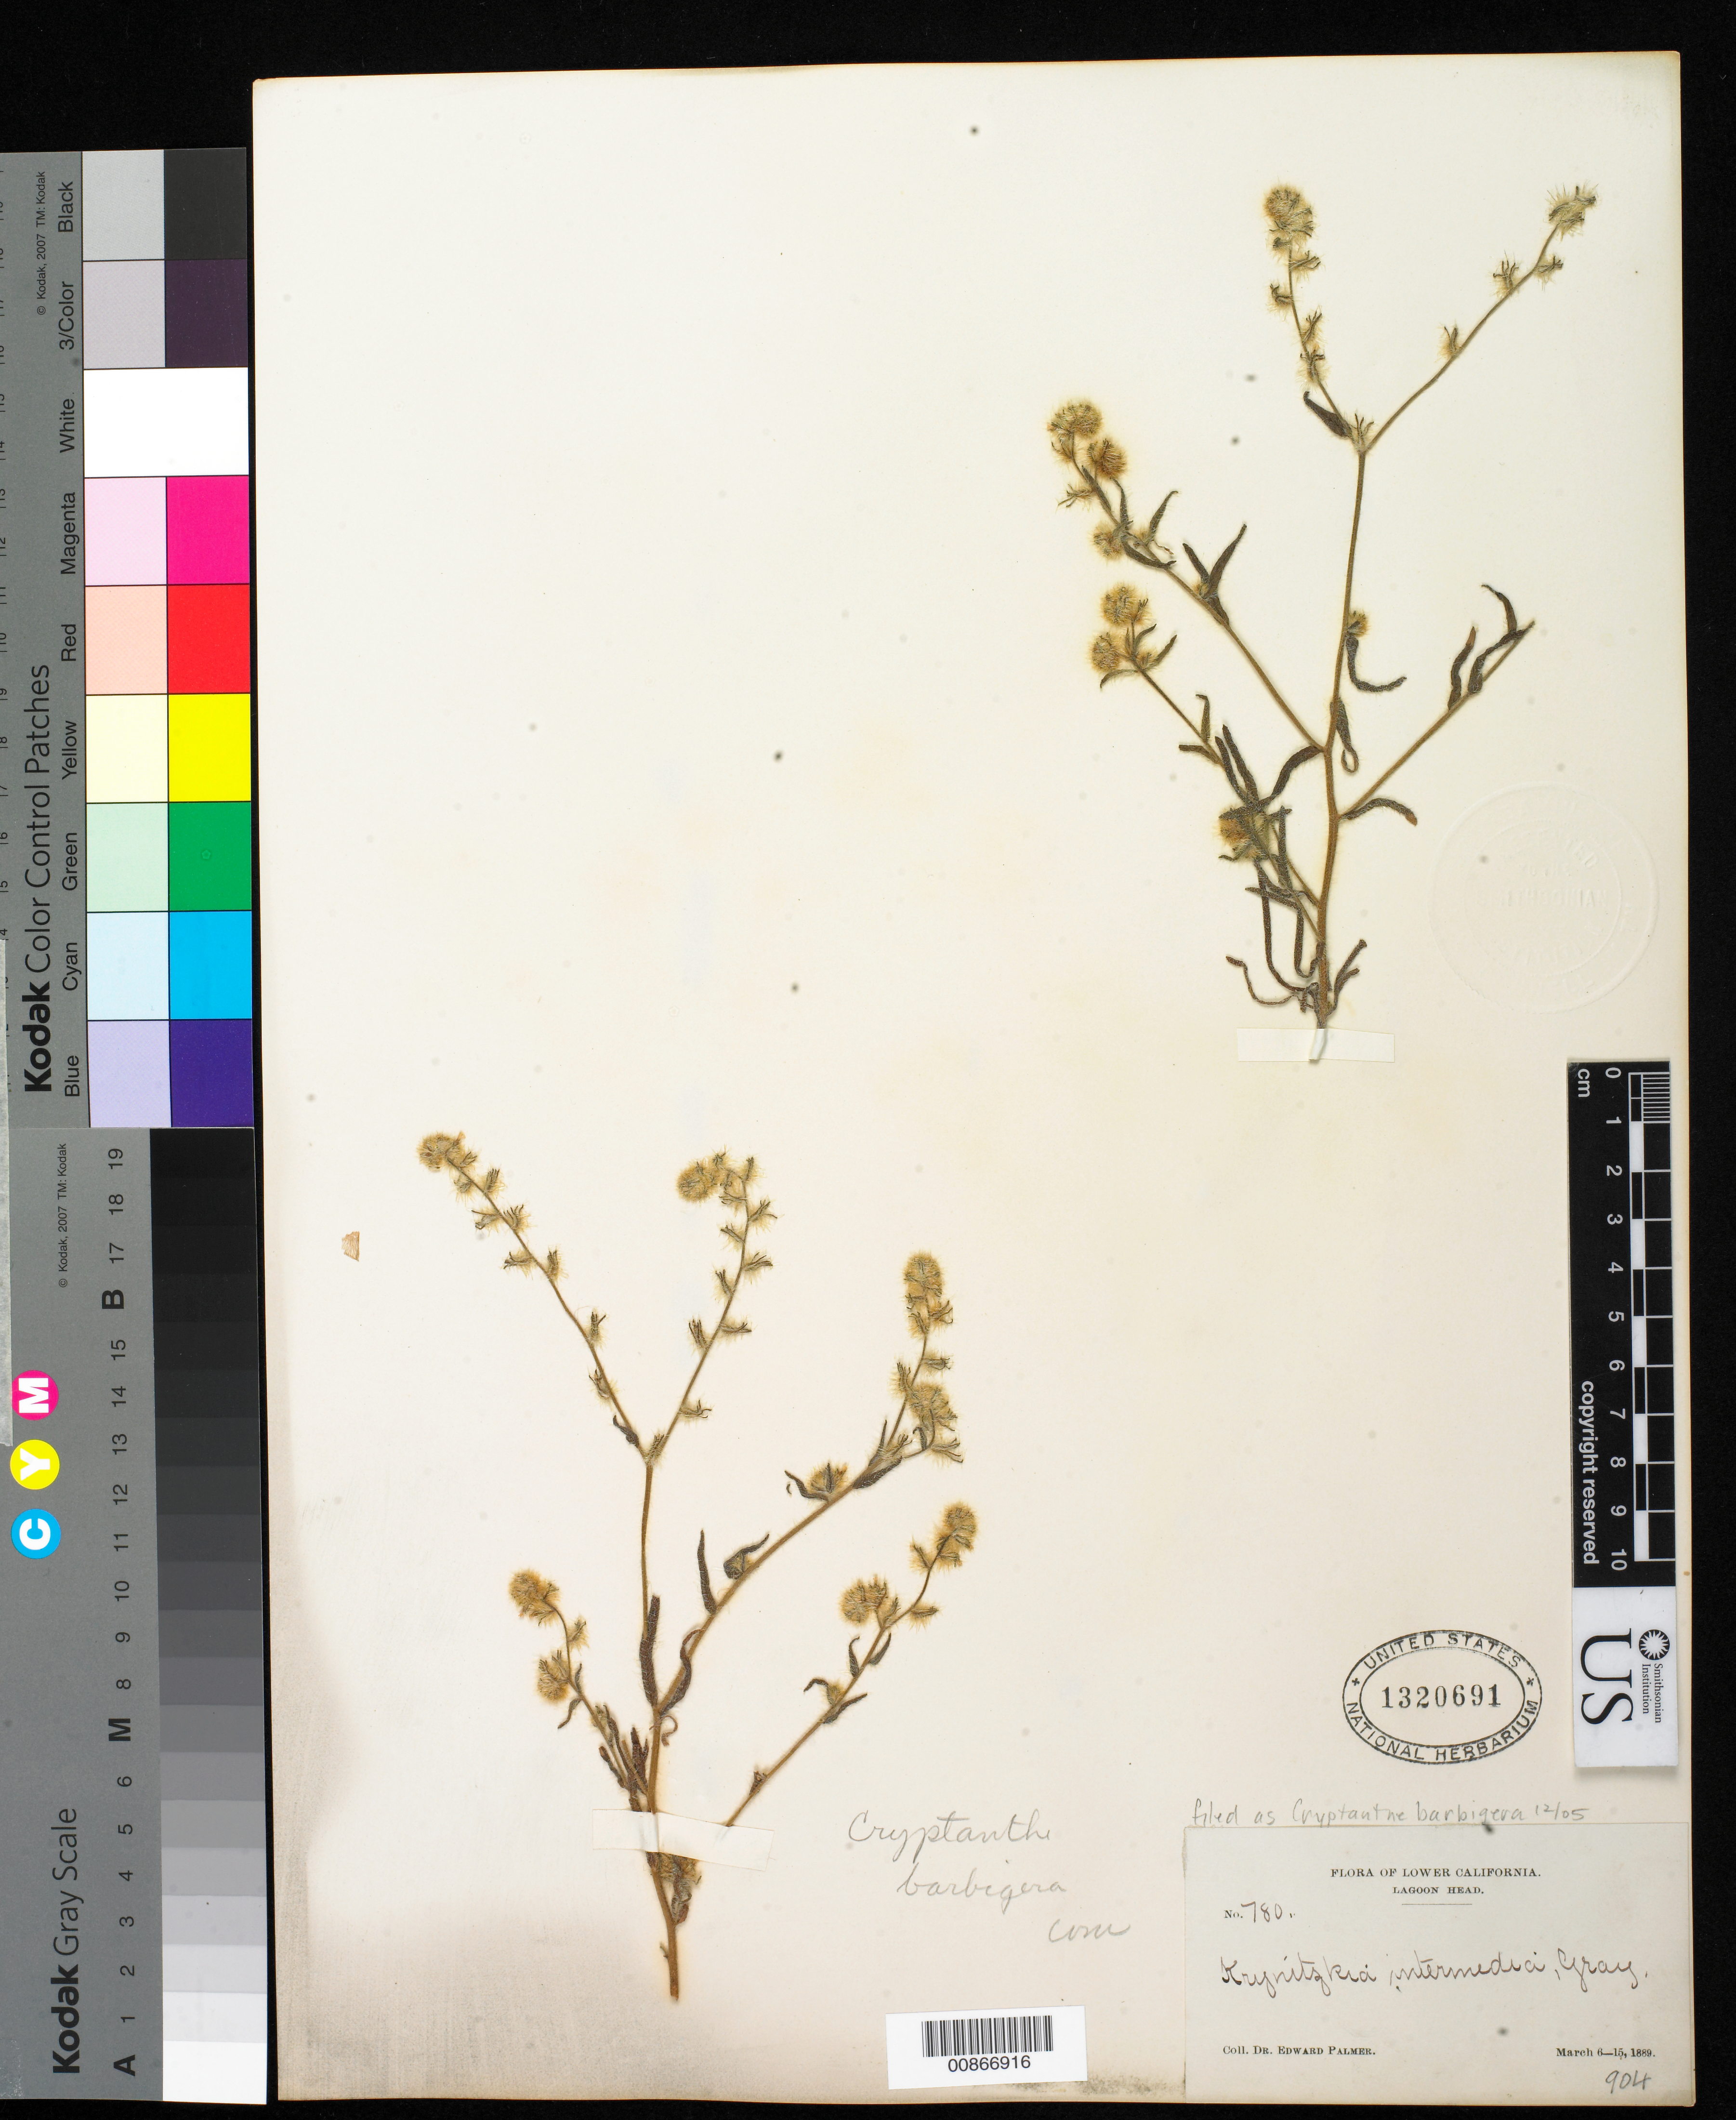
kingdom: Plantae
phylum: Tracheophyta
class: Magnoliopsida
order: Boraginales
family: Boraginaceae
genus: Cryptantha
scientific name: Cryptantha barbigera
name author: (A. Gray) Greene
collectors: E. Palmer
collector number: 780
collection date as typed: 06 Mar 1889 to 15 Mar 1889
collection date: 1889-03-06/1889-03-15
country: Mexico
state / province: Baja California Norte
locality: Lower California, Lagoon Head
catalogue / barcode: US 1320691